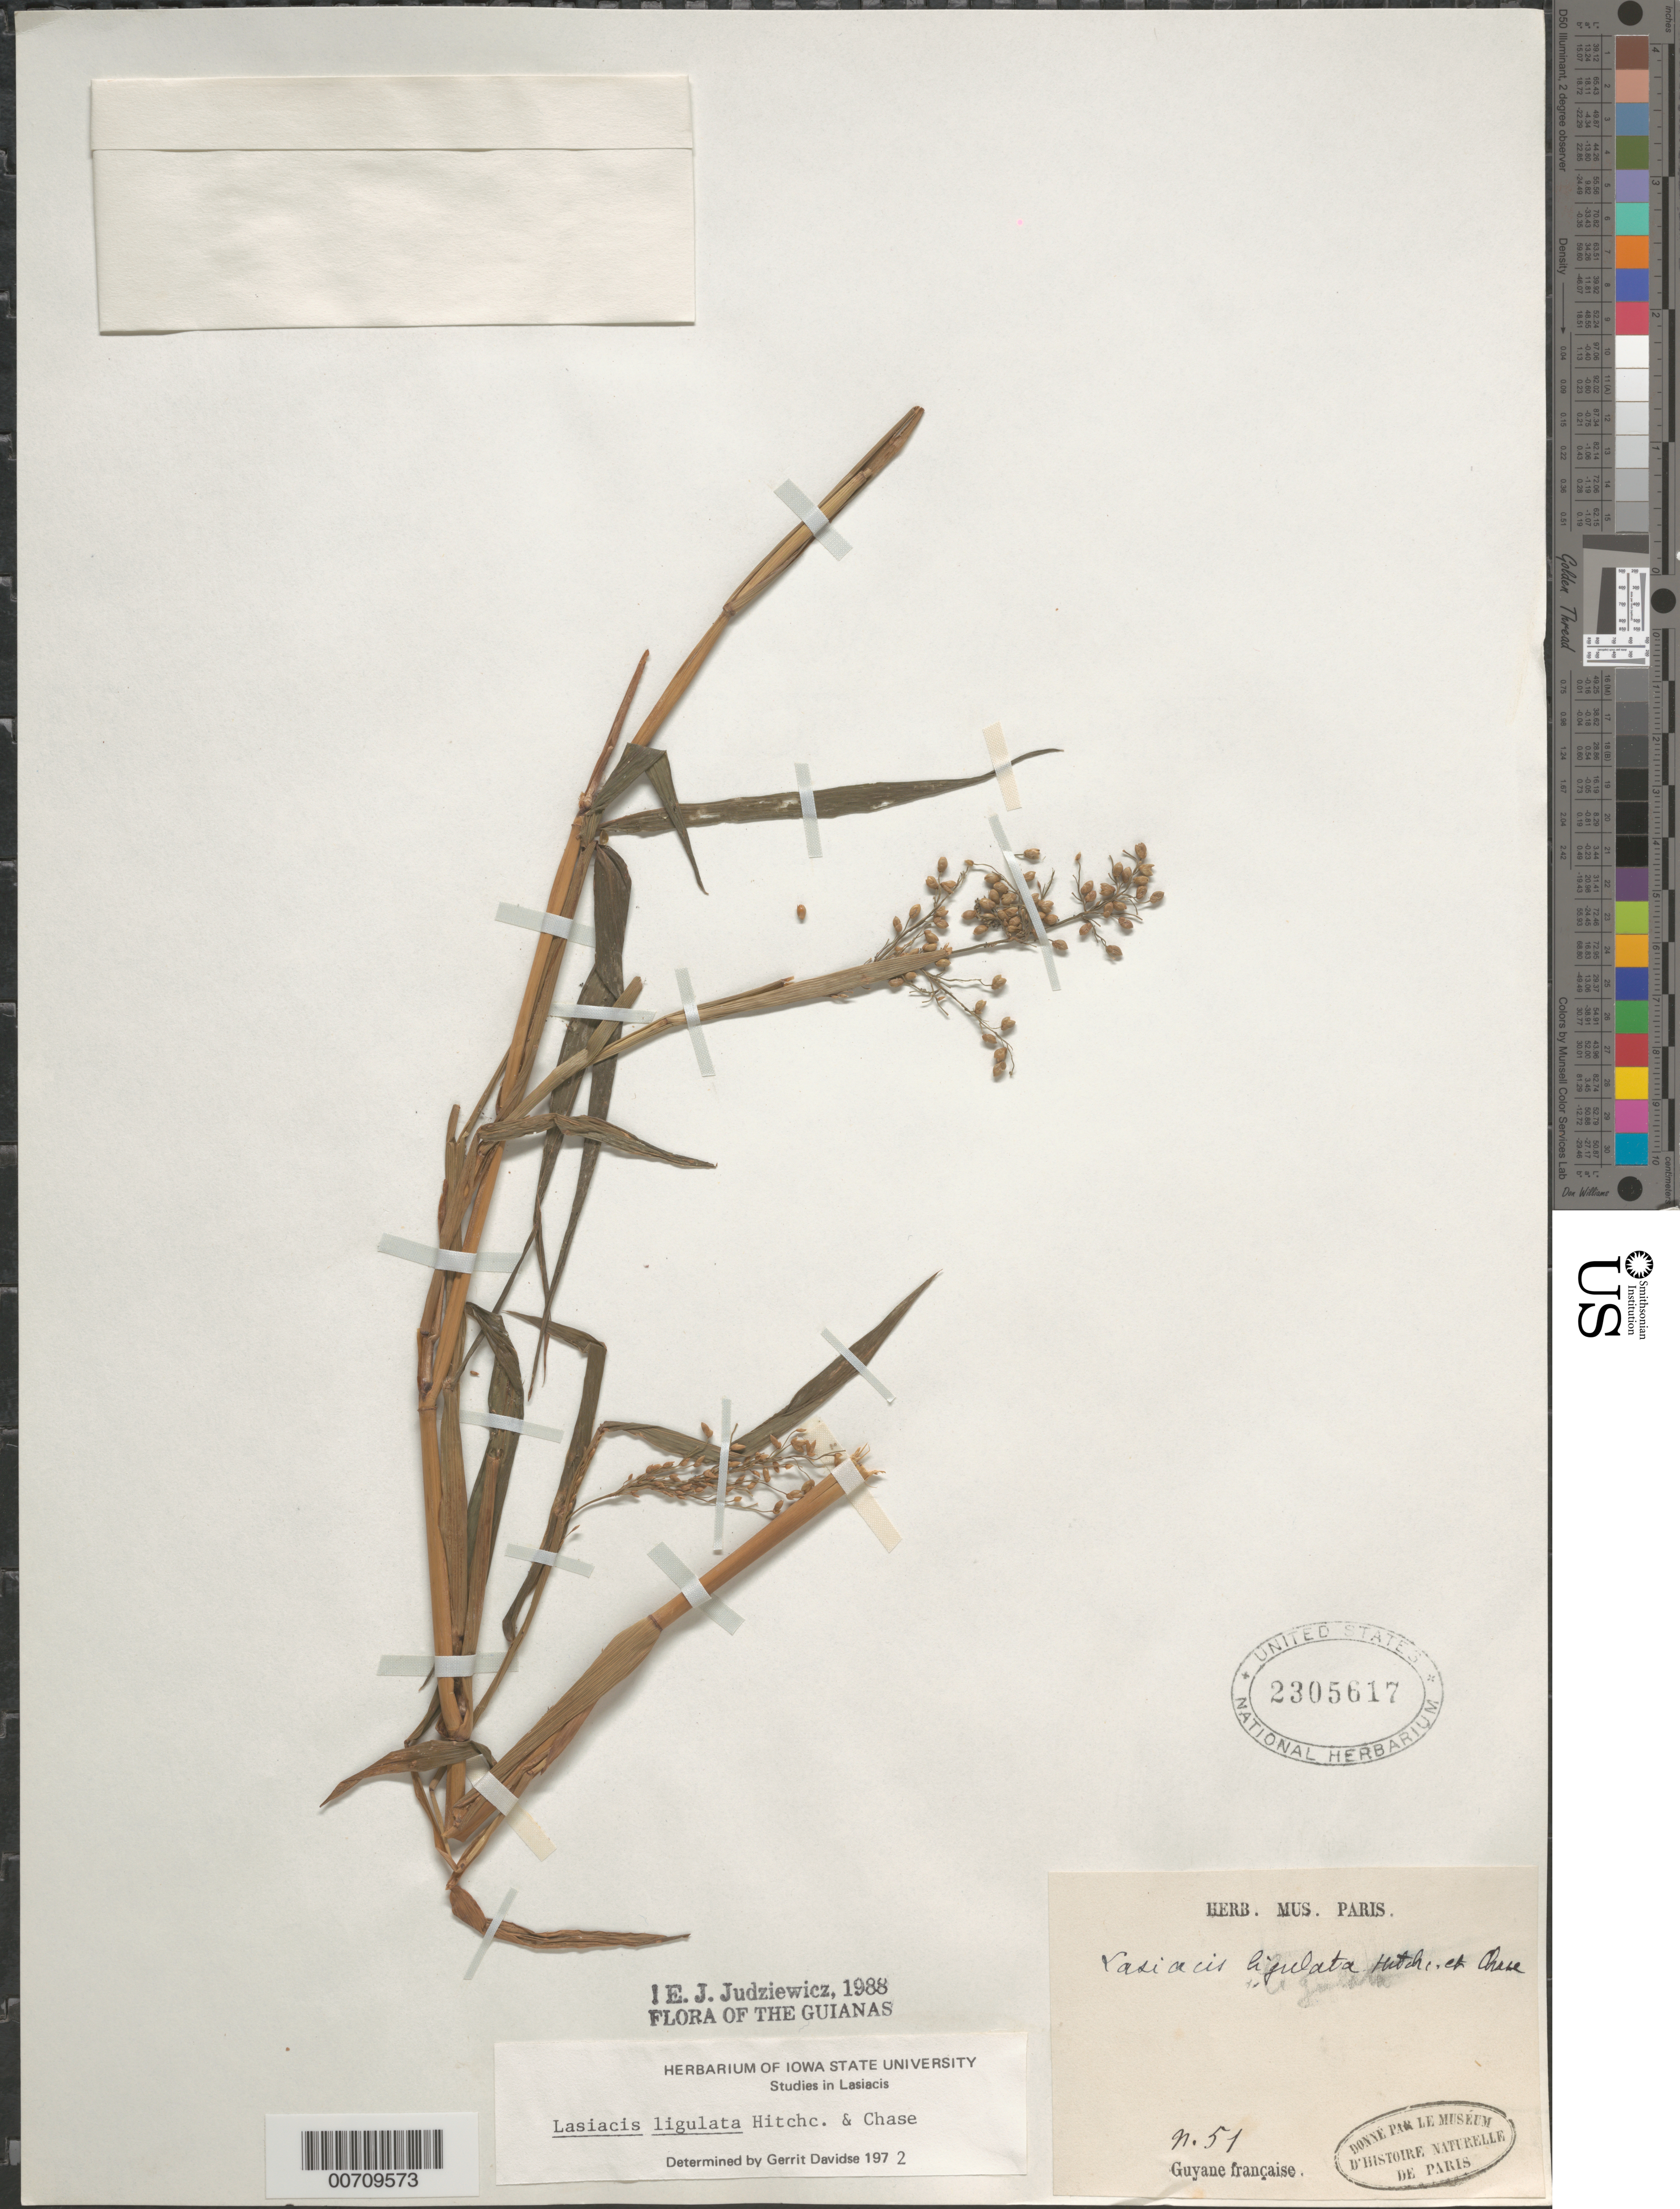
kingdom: Plantae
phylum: Tracheophyta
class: Liliopsida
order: Poales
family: Poaceae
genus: Lasiacis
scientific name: Lasiacis ligulata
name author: Hitchc. & Chase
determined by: Davidse, Gerrit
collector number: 51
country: French Guiana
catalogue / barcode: US 2305617